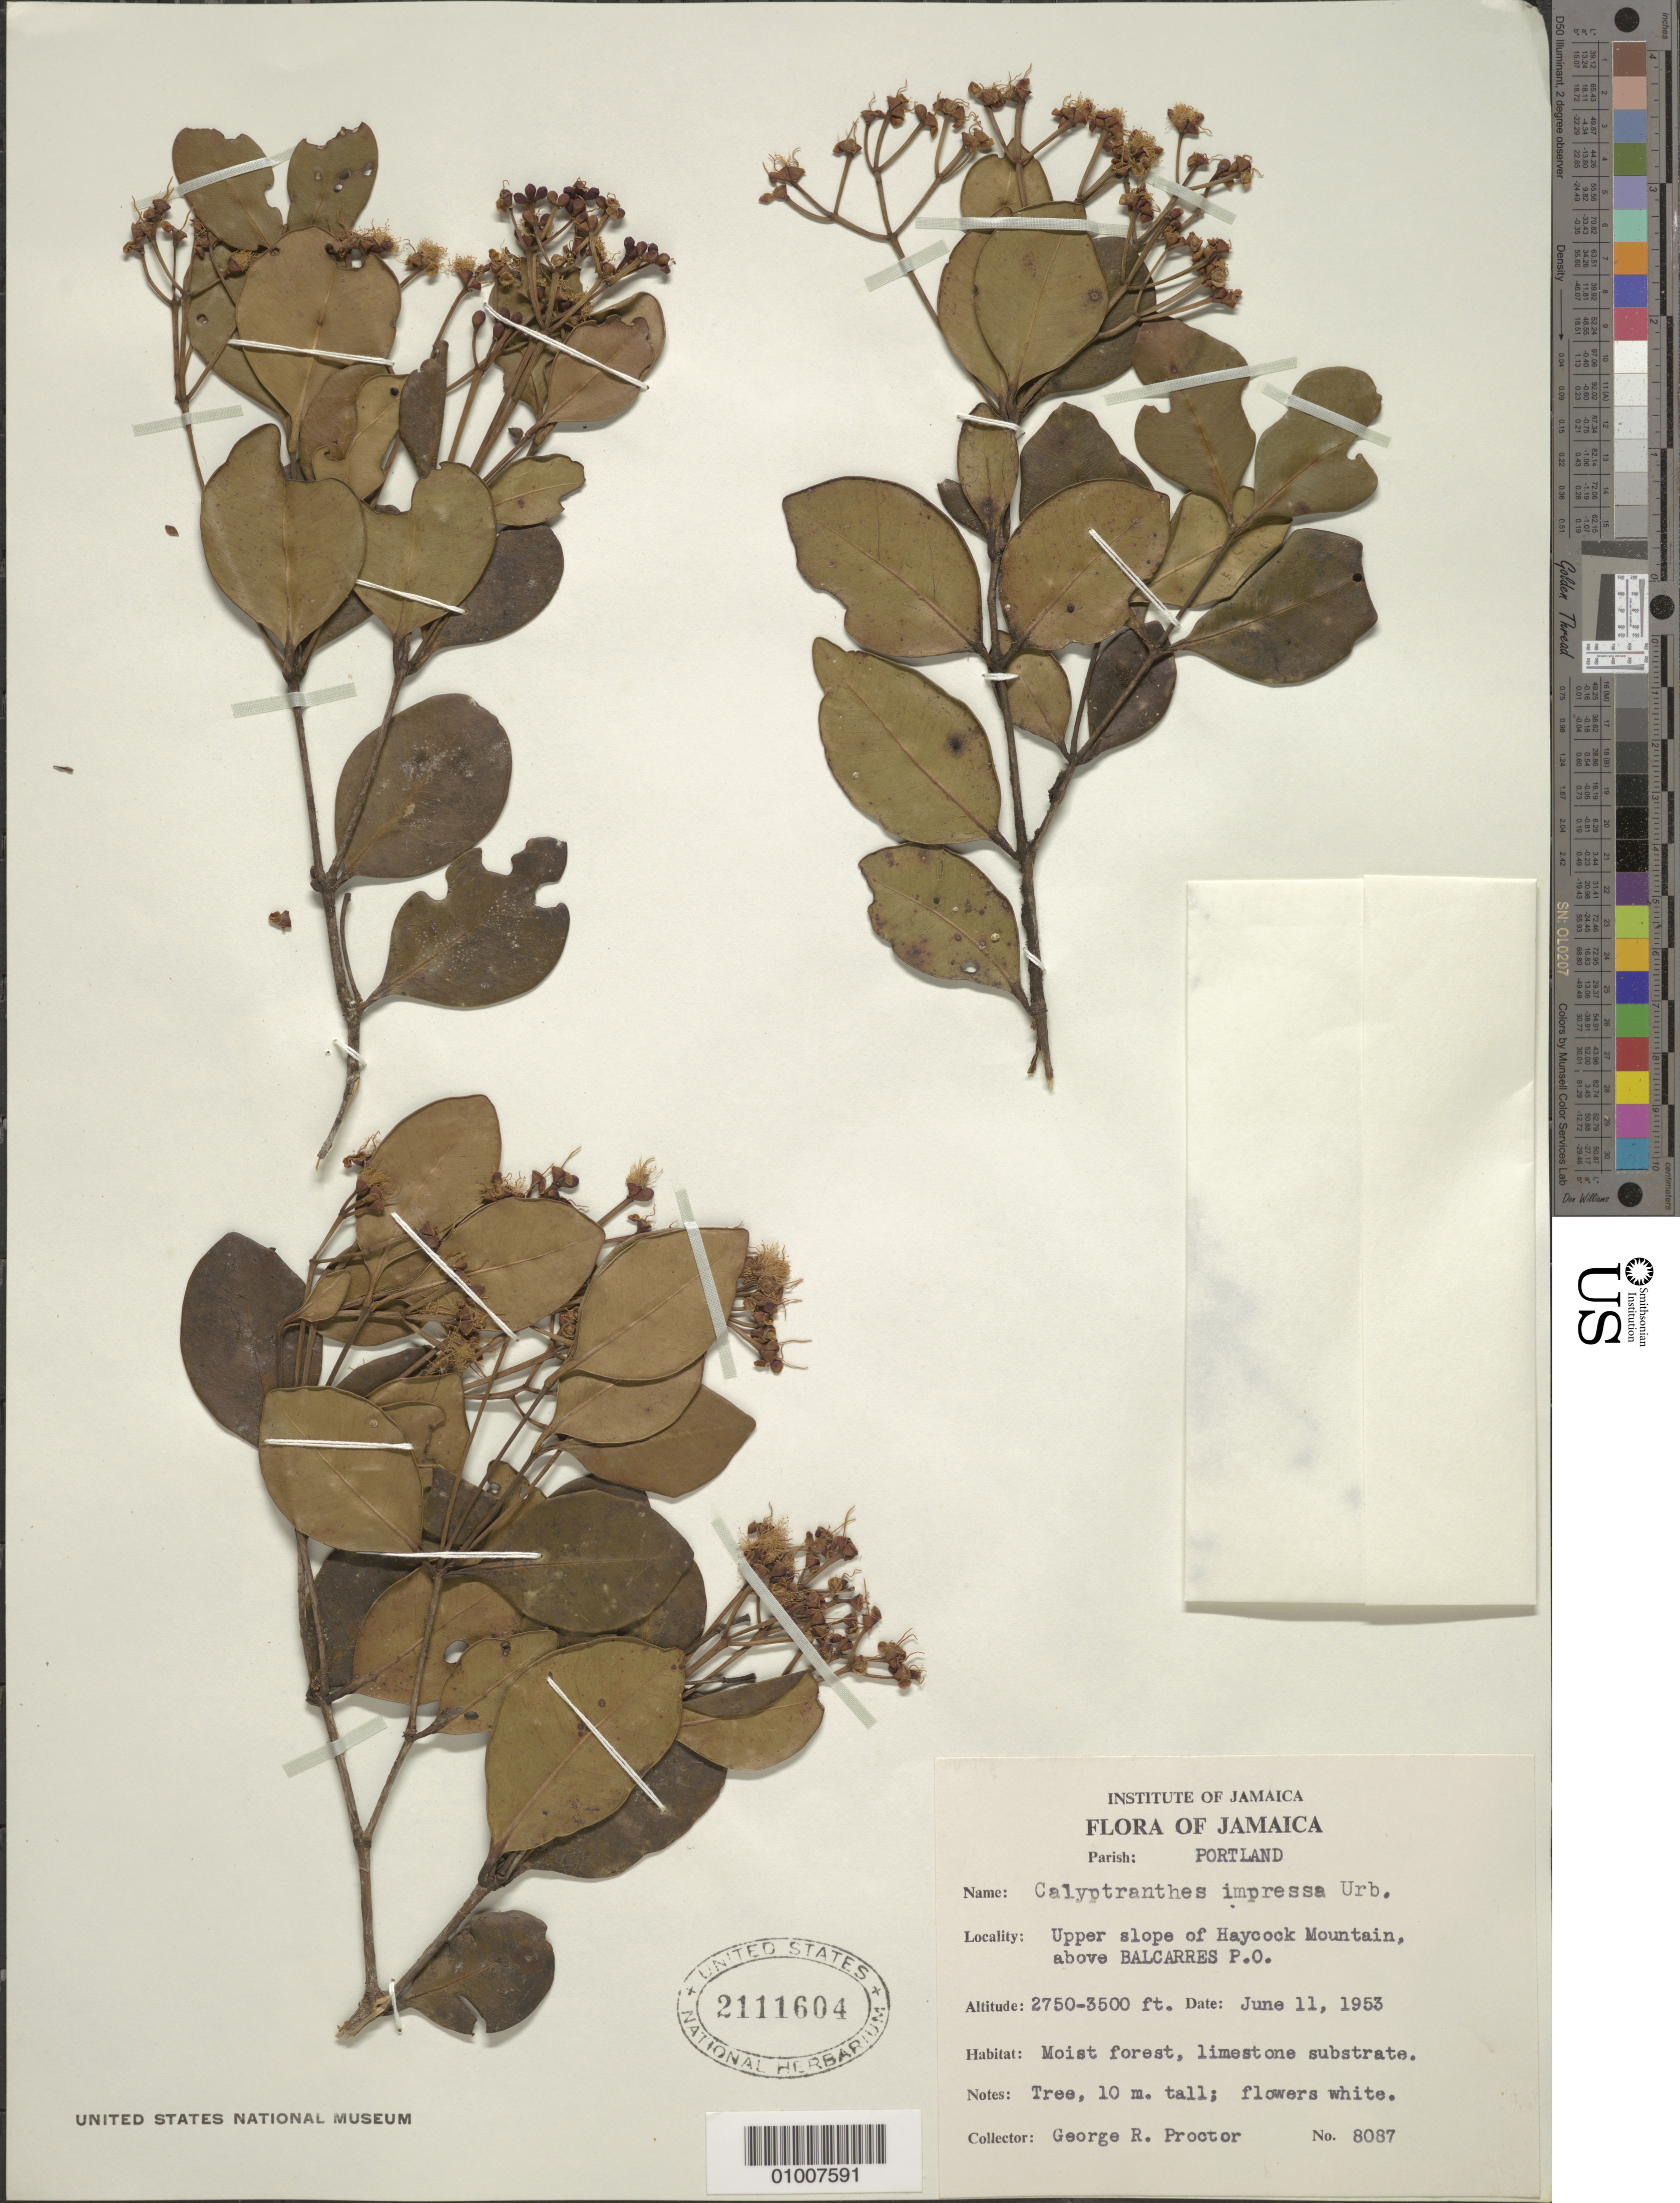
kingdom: Plantae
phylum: Tracheophyta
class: Magnoliopsida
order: Myrtales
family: Myrtaceae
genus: Myrcia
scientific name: Myrcia umbelliformis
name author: (Krug & Urb.) K. Campbell & K. Samra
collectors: G. R. Proctor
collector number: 8087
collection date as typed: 11 Jun 1953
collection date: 1953-06-11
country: Jamaica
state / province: Portland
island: Jamaica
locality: Upper slope of Haycock Mountain, above Balcarres P.O.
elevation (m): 838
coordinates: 0 N, 0 E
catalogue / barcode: US 2111604